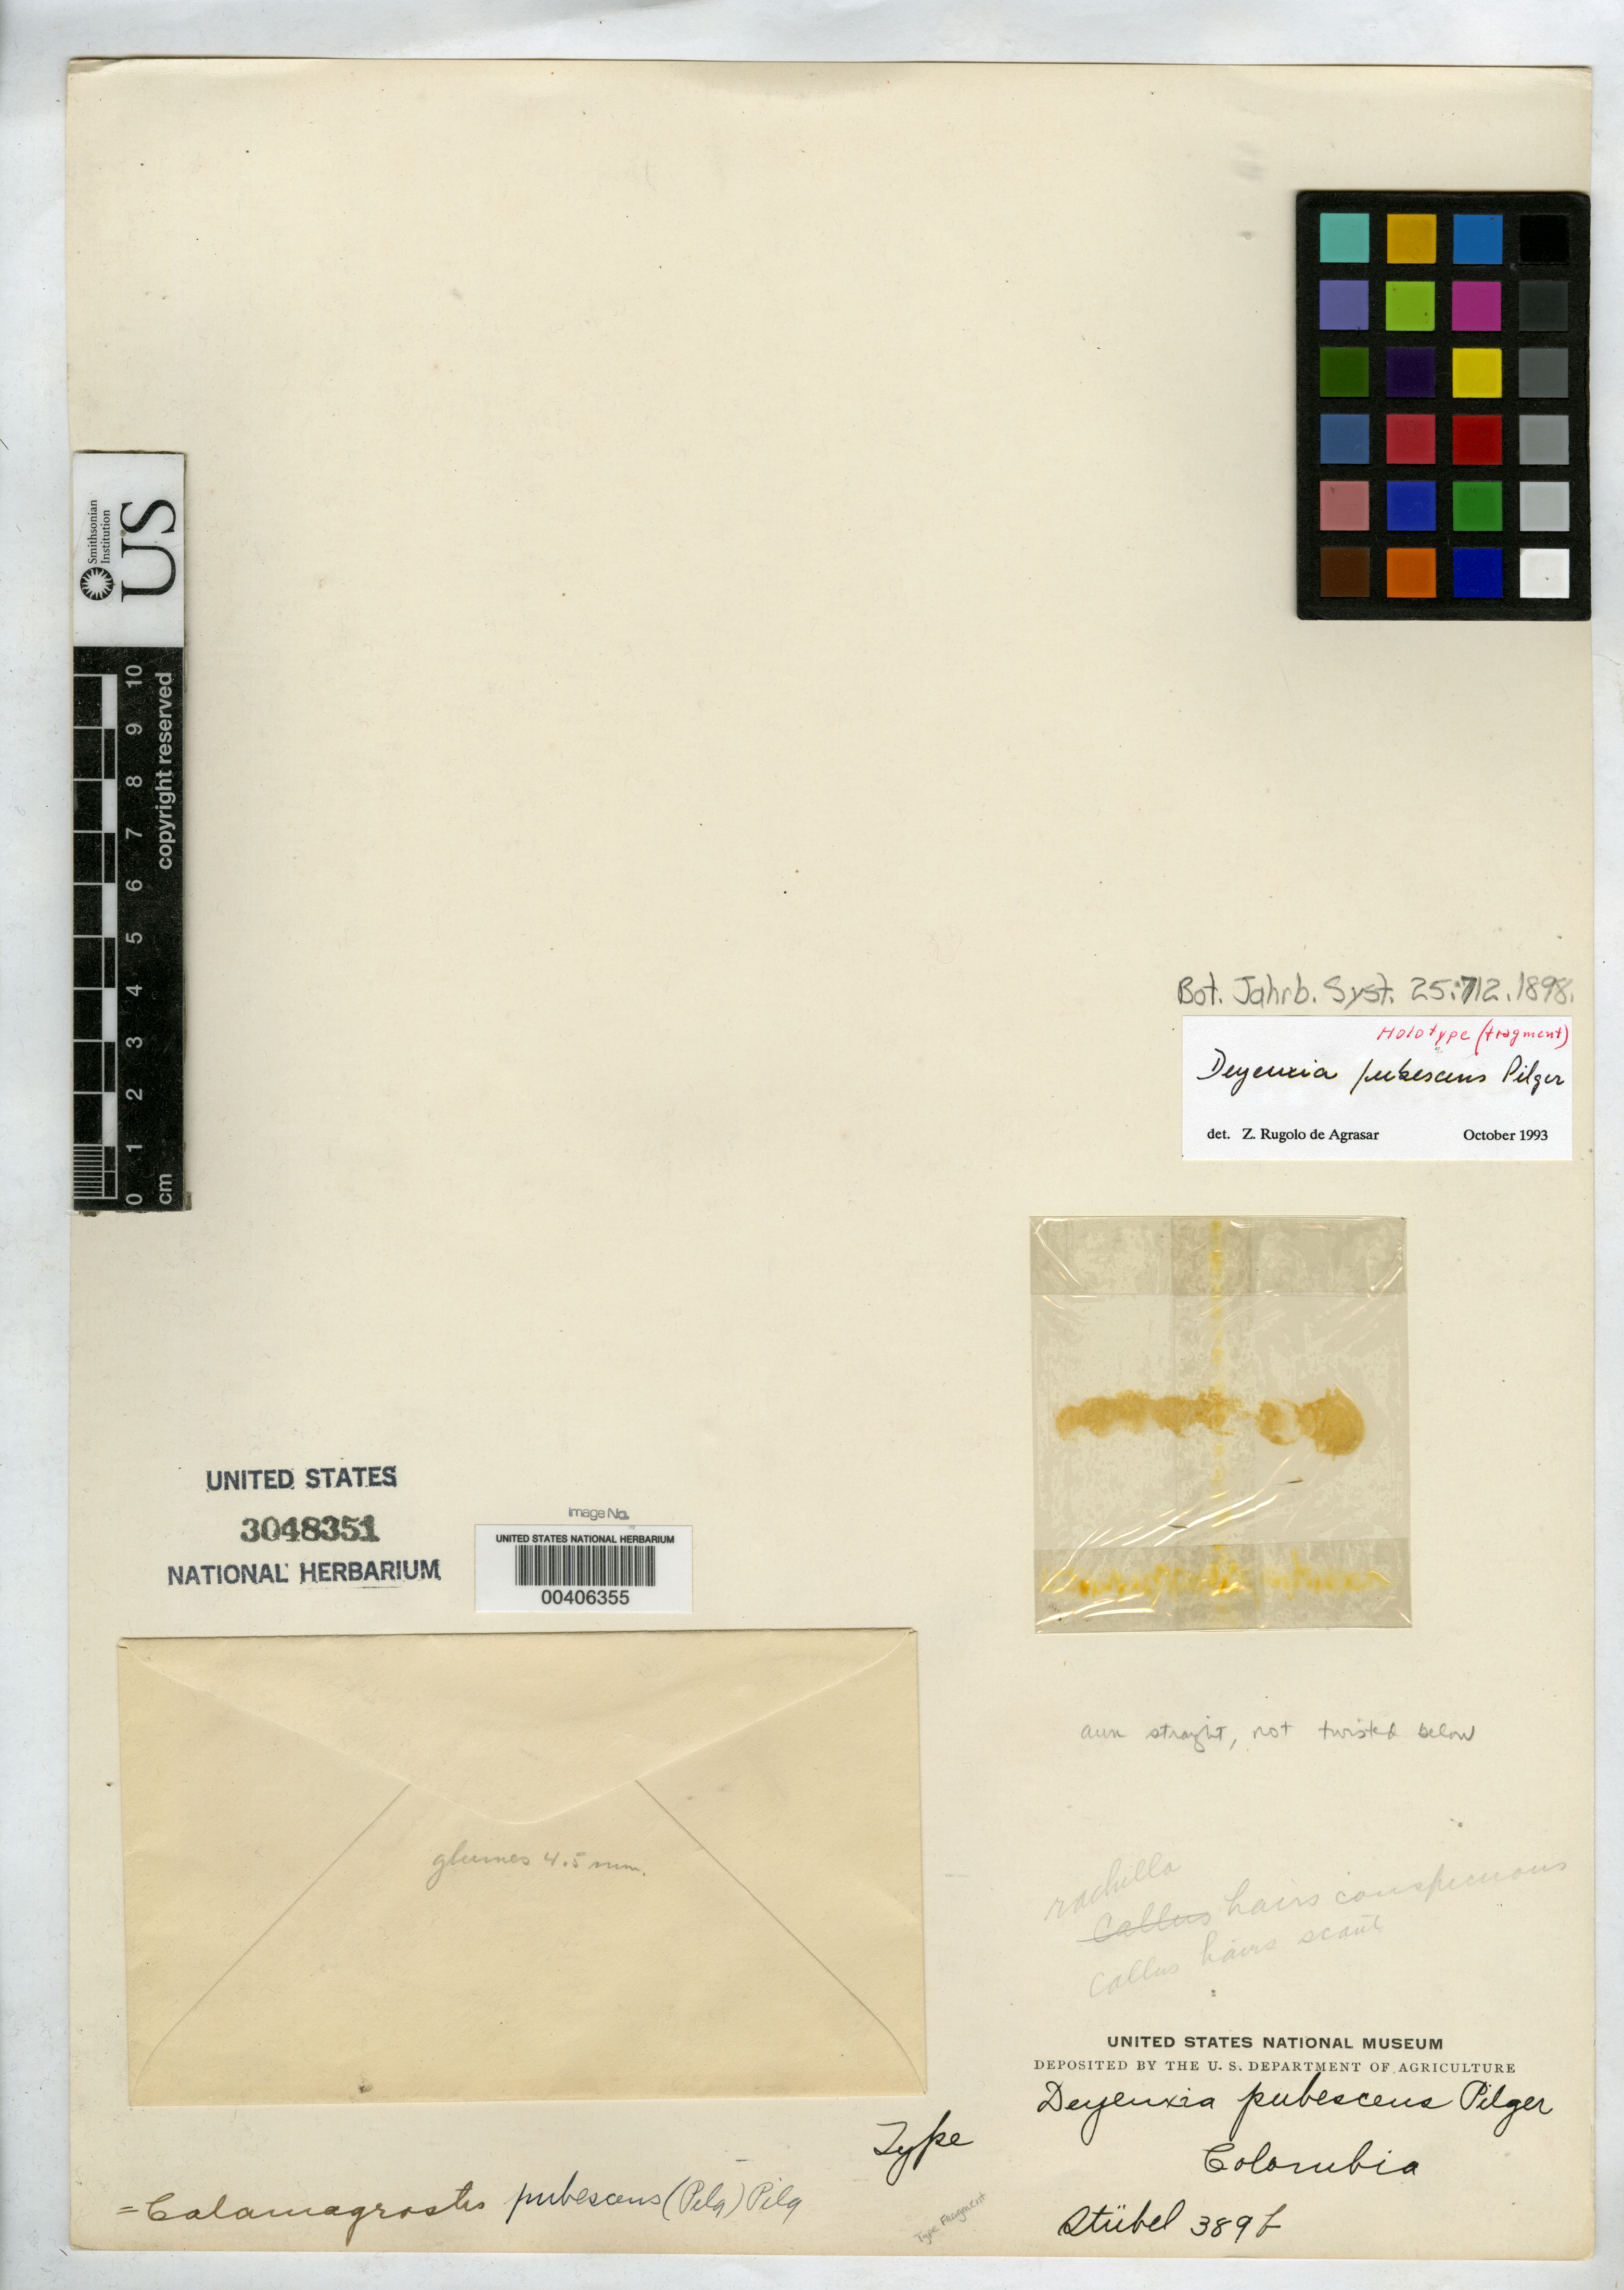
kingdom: Plantae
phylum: Tracheophyta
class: Liliopsida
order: Poales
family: Poaceae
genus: Deyeuxia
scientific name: Deyeuxia pubescens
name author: Pilg.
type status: Type Fragment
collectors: A. Steubel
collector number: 389b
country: Colombia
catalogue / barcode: US 3048351